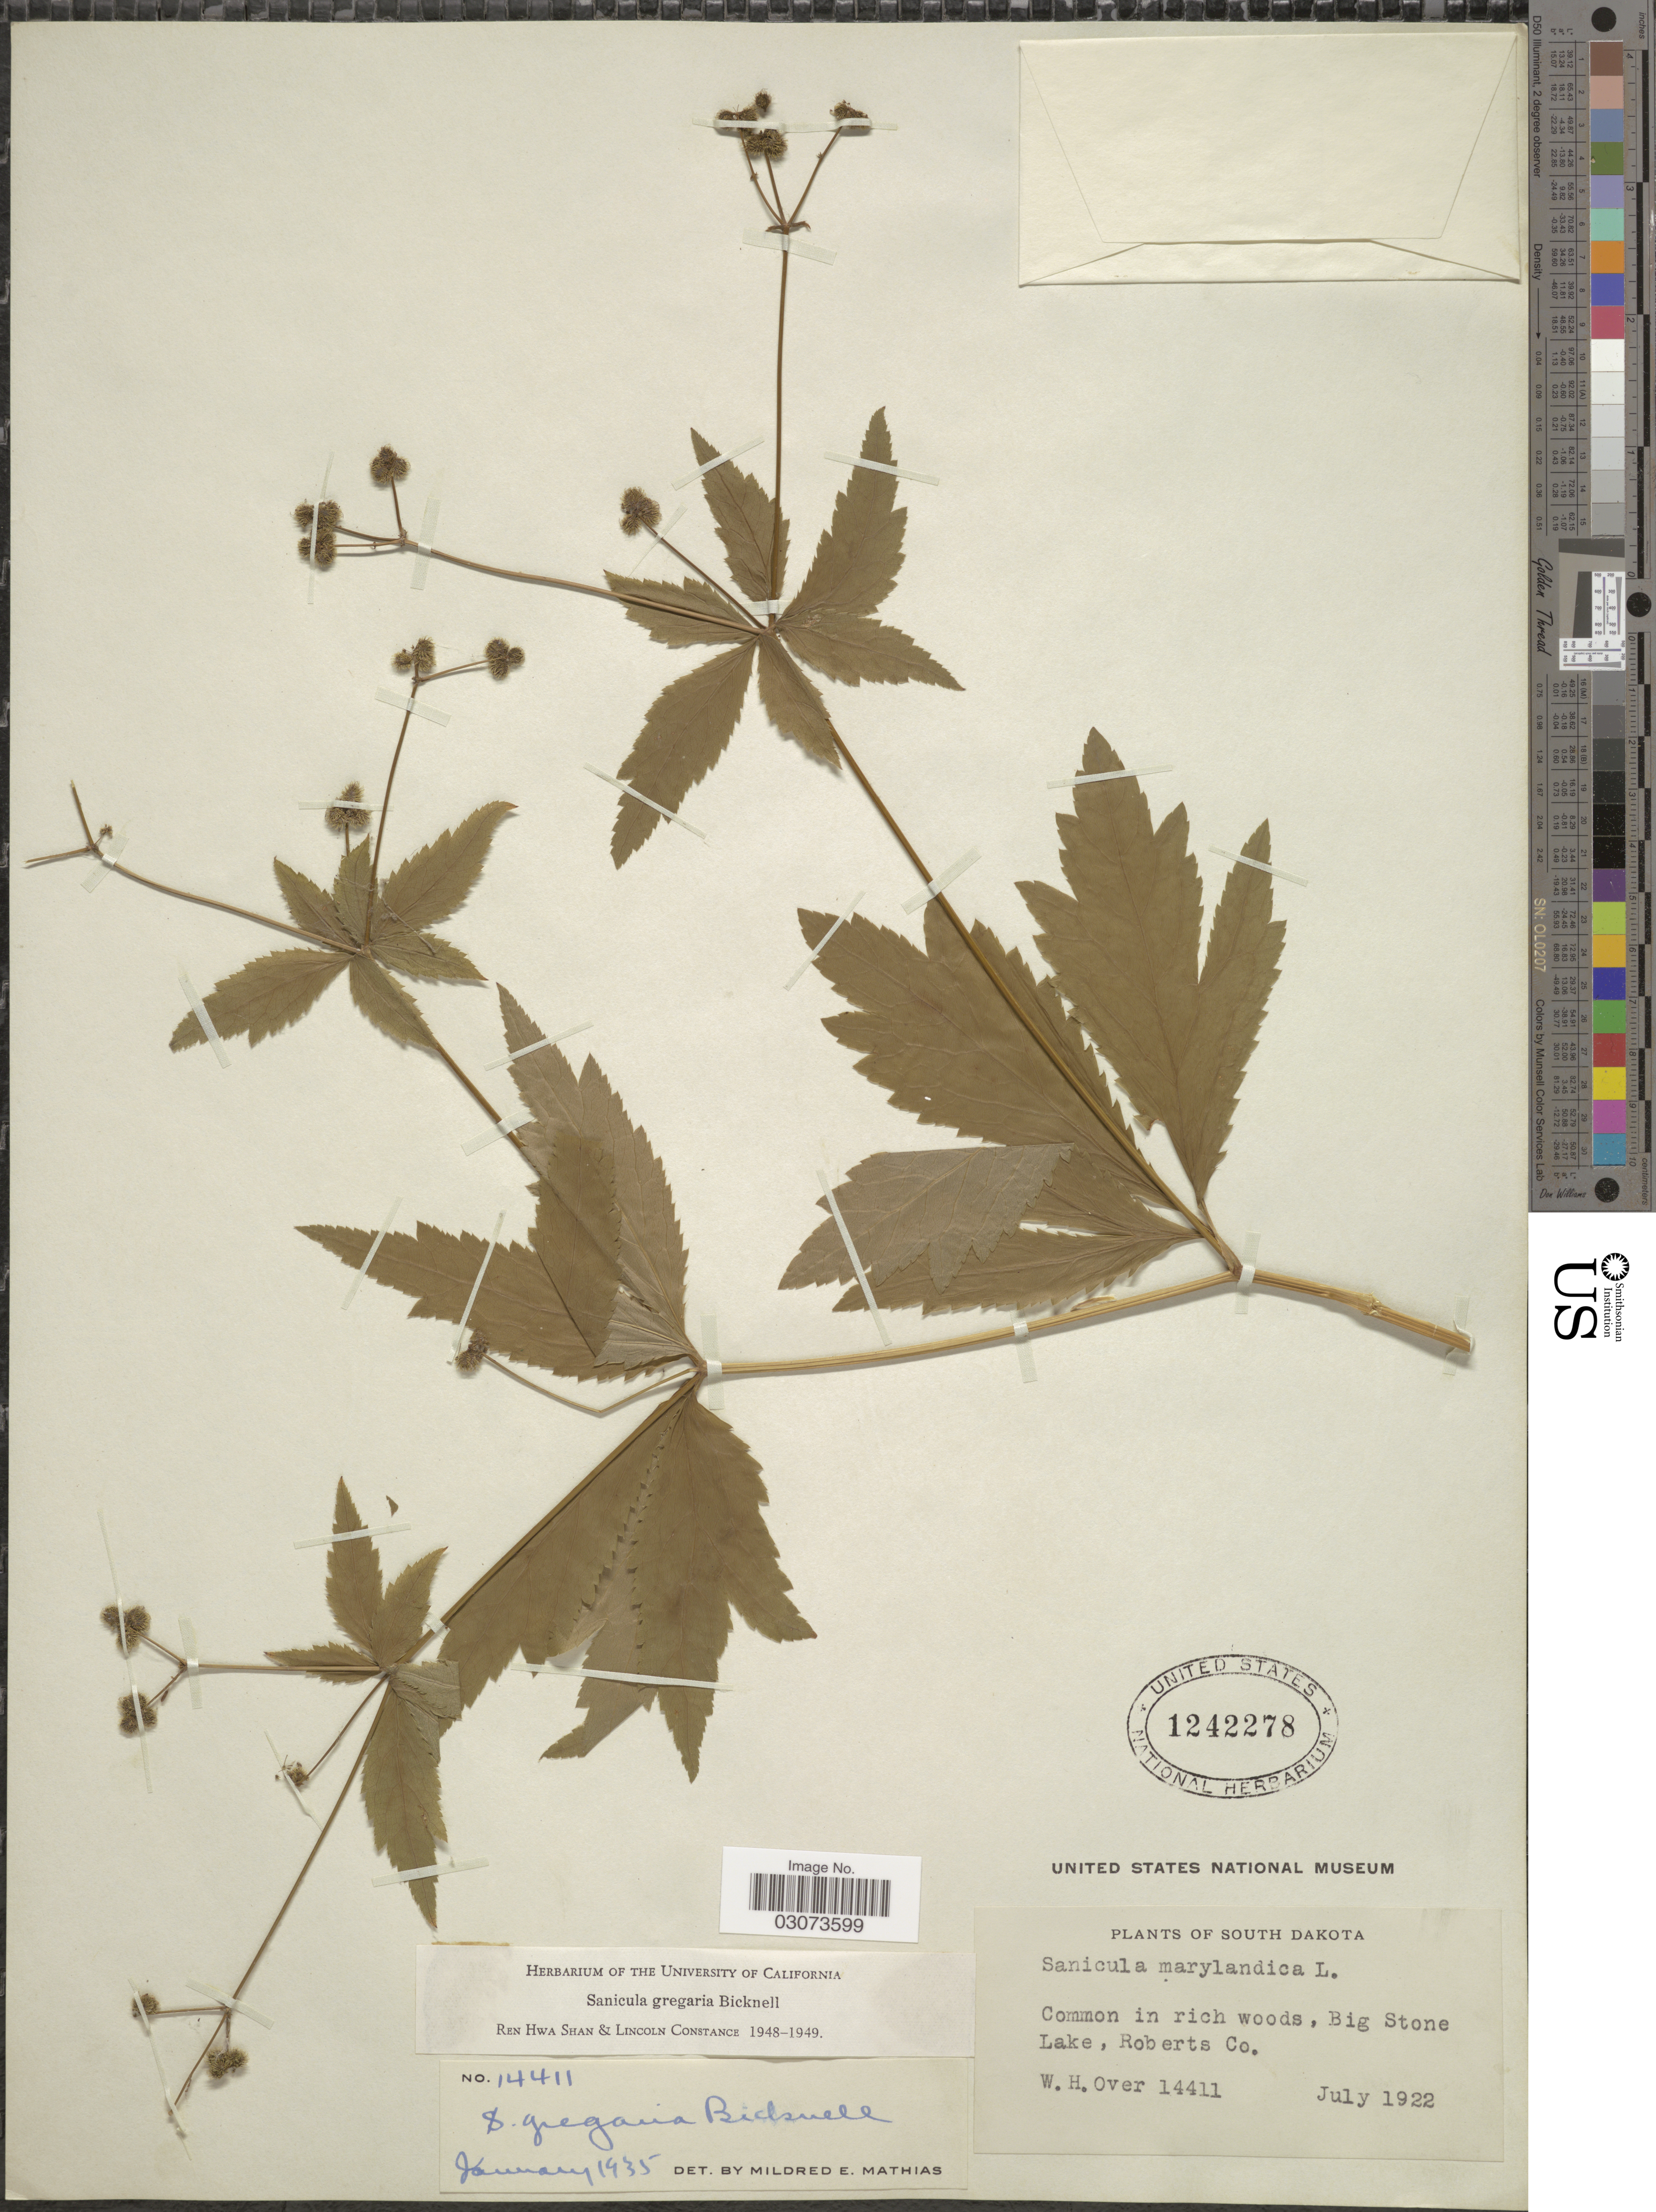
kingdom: Plantae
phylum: Tracheophyta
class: Magnoliopsida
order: Apiales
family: Apiaceae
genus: Sanicula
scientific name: Sanicula gregaria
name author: E.P. Bicknell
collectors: W. Over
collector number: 14411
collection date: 1922-07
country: United States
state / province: South Dakota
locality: Big Stone Lake, Roberts Co.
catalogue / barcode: US 1242278